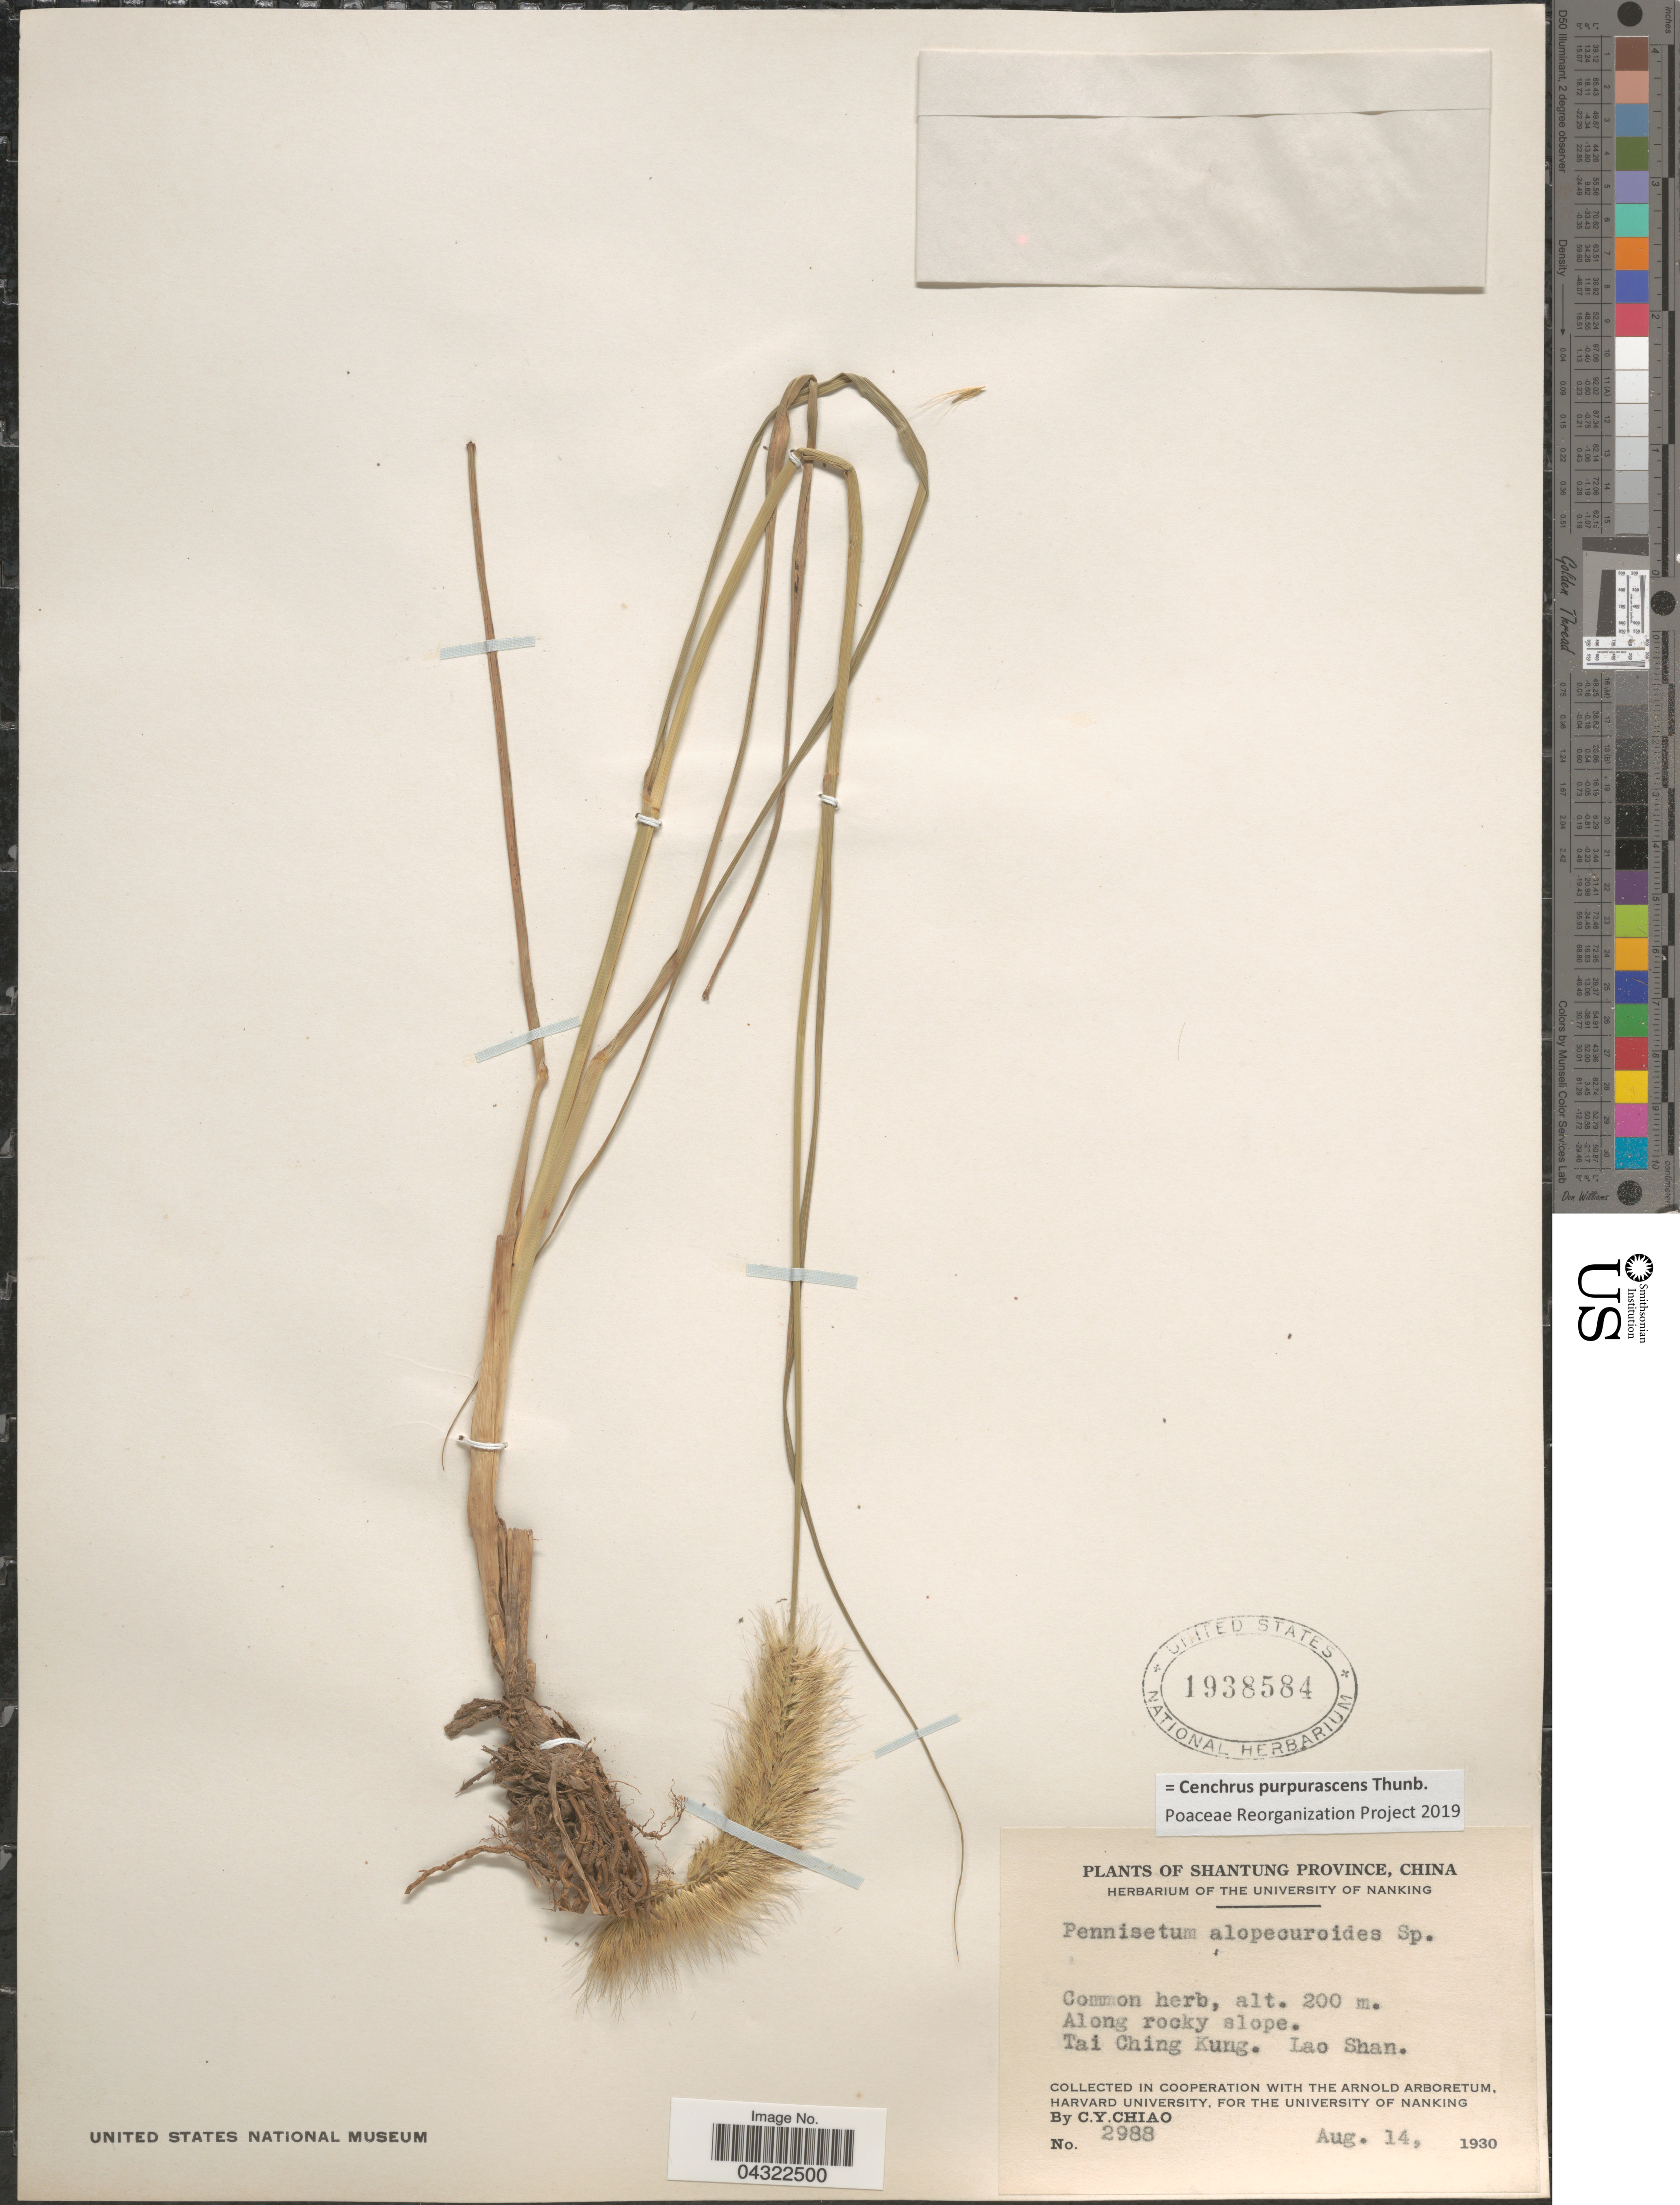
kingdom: Plantae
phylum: Tracheophyta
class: Liliopsida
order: Poales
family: Poaceae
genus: Cenchrus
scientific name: Cenchrus purpurascens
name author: Thunb.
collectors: C. Y. Chiao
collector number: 2988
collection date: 1930-08-14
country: China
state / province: Shandong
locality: Shantung Province. Along rocky slope. Tai Chung Kung. Lao Shan.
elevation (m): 200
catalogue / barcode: US 1938584